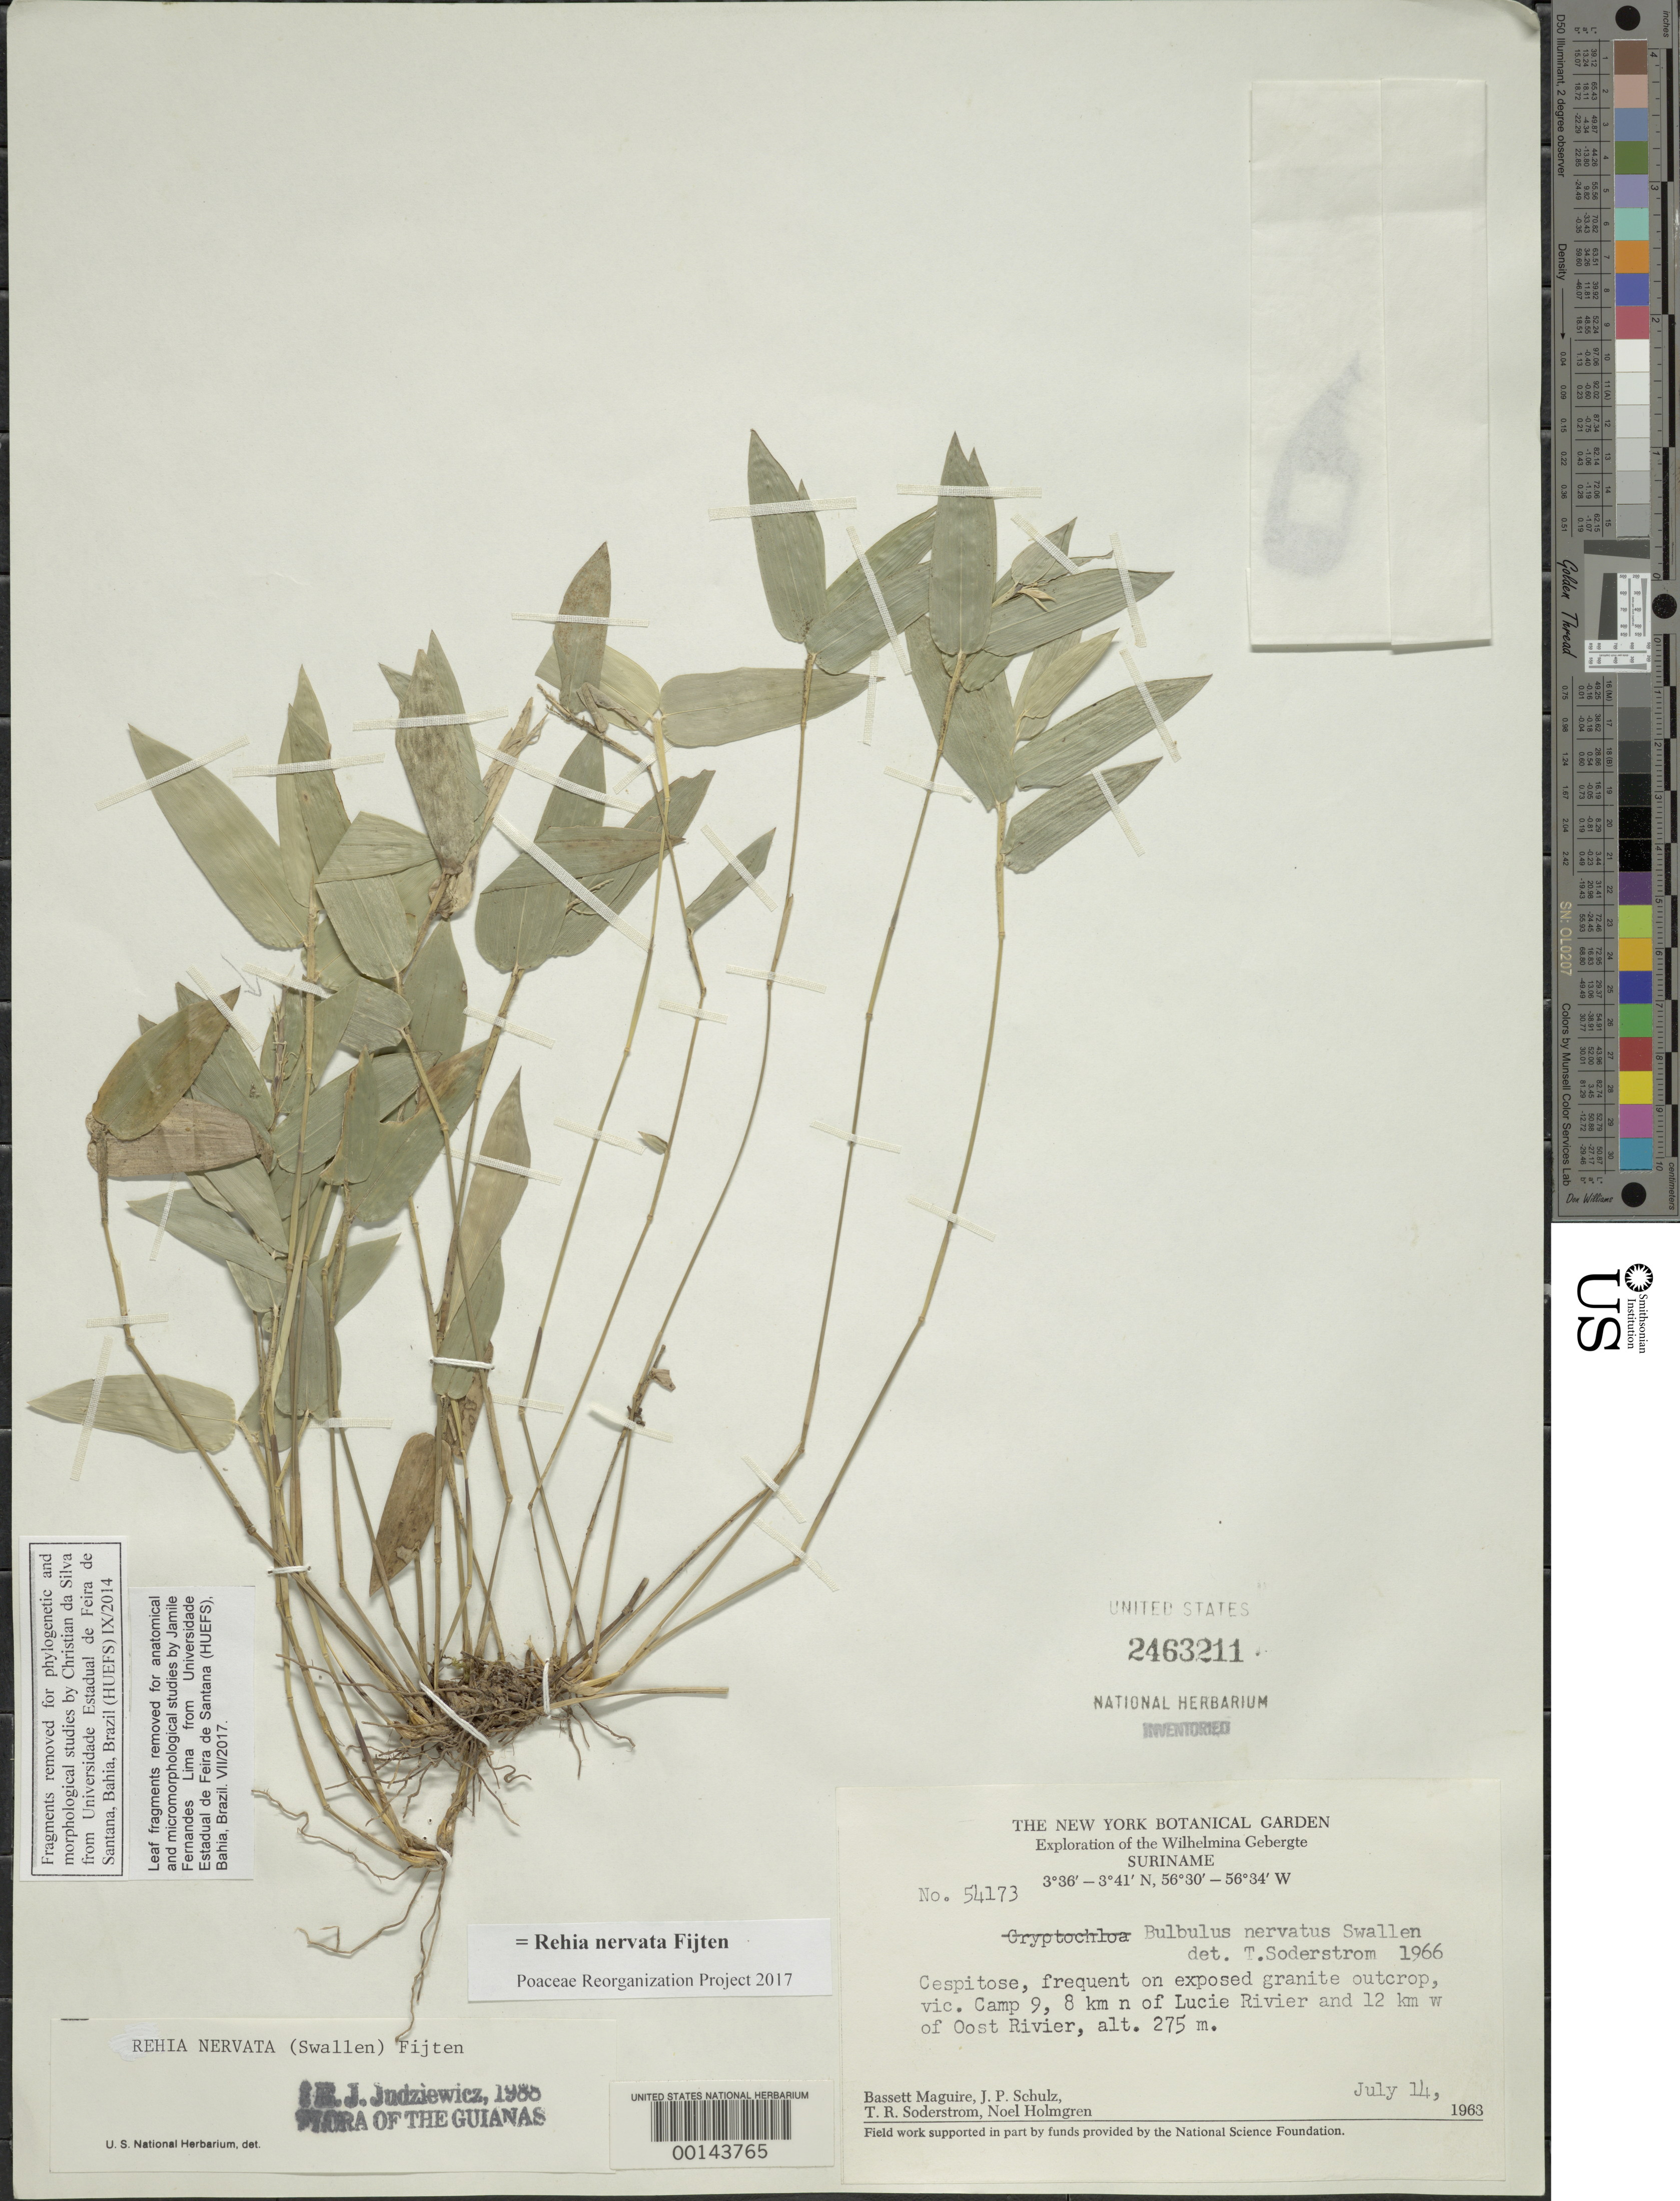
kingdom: Plantae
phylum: Tracheophyta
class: Liliopsida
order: Poales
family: Poaceae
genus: Rehia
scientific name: Rehia nervata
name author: (Swallen) Fijten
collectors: B. Maguire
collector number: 54173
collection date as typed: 14 Jul 1963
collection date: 1963-07-14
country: Suriname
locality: Wihelmina gebergte, lucie rv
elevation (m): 275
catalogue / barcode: US 2463211